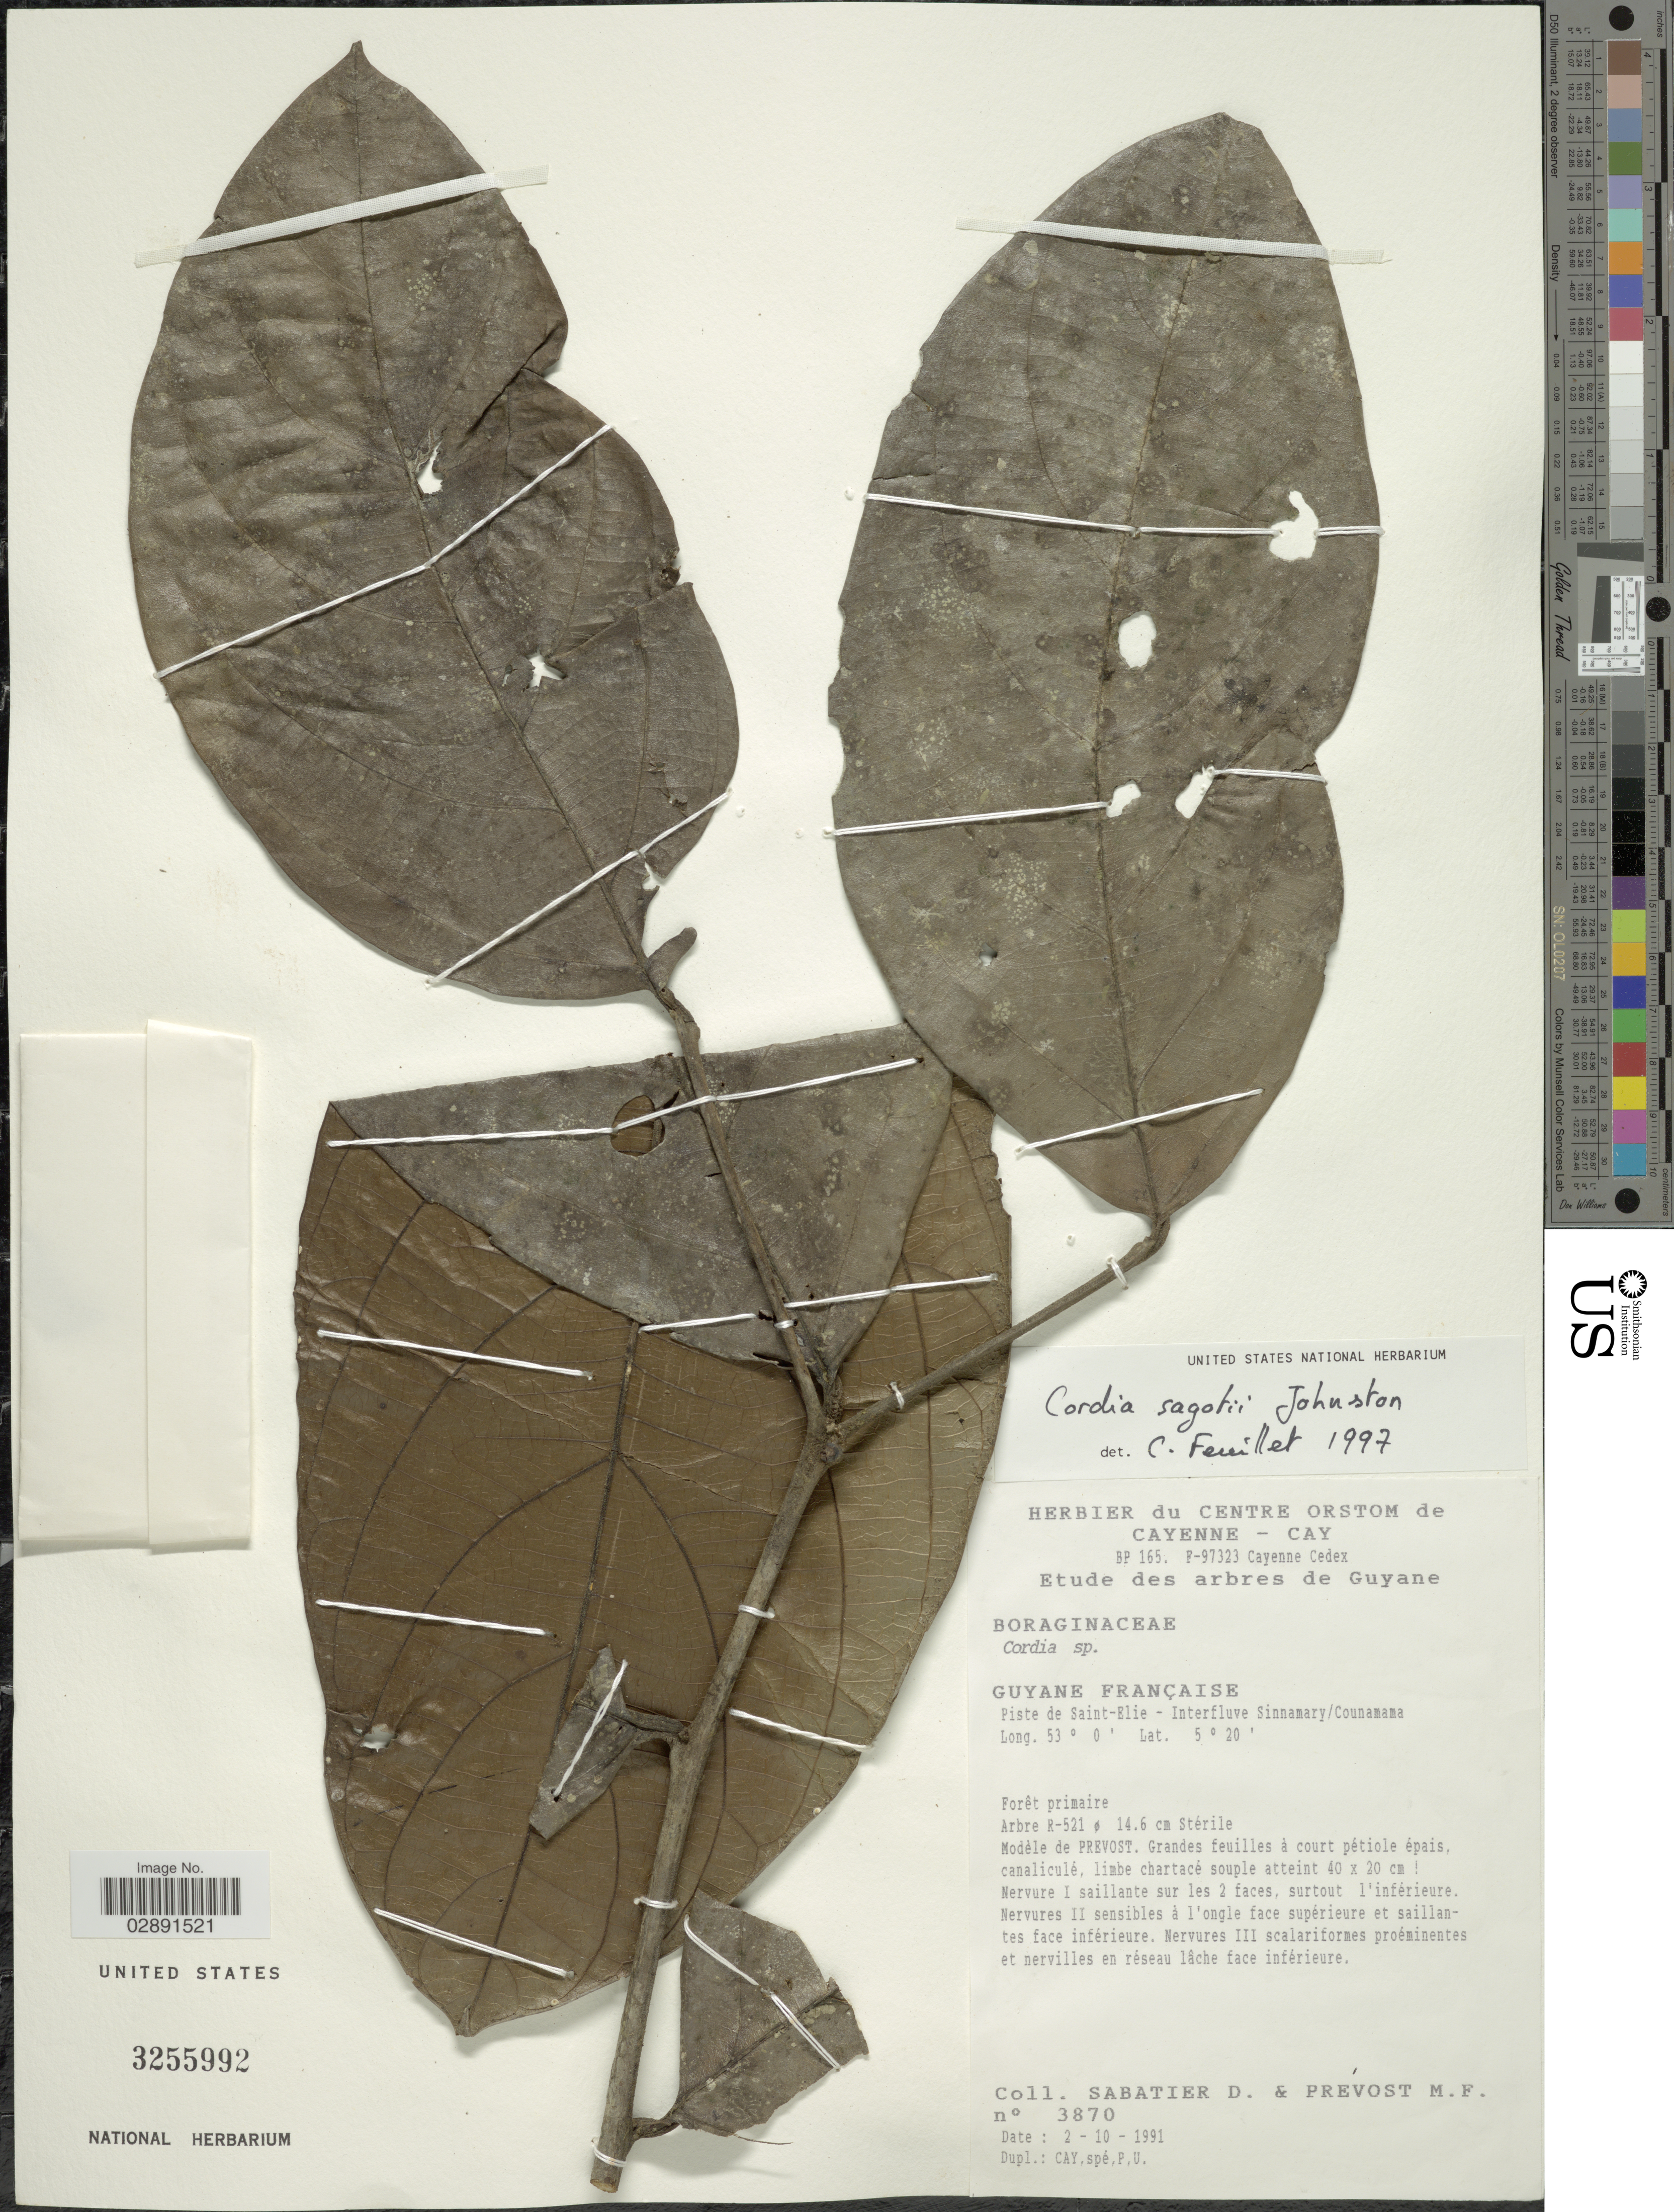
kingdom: Plantae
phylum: Tracheophyta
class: Magnoliopsida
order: Boraginales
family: Cordiaceae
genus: Cordia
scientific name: Cordia sagotii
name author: I.M. Johnst.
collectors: D. Sabatier & M. Prévost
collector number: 3870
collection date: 1991-10-02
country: French Guiana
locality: Guyane Française. Piste de Saint-Elie - Interfluve Sinnamary/ Counamama.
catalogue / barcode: US 3255992